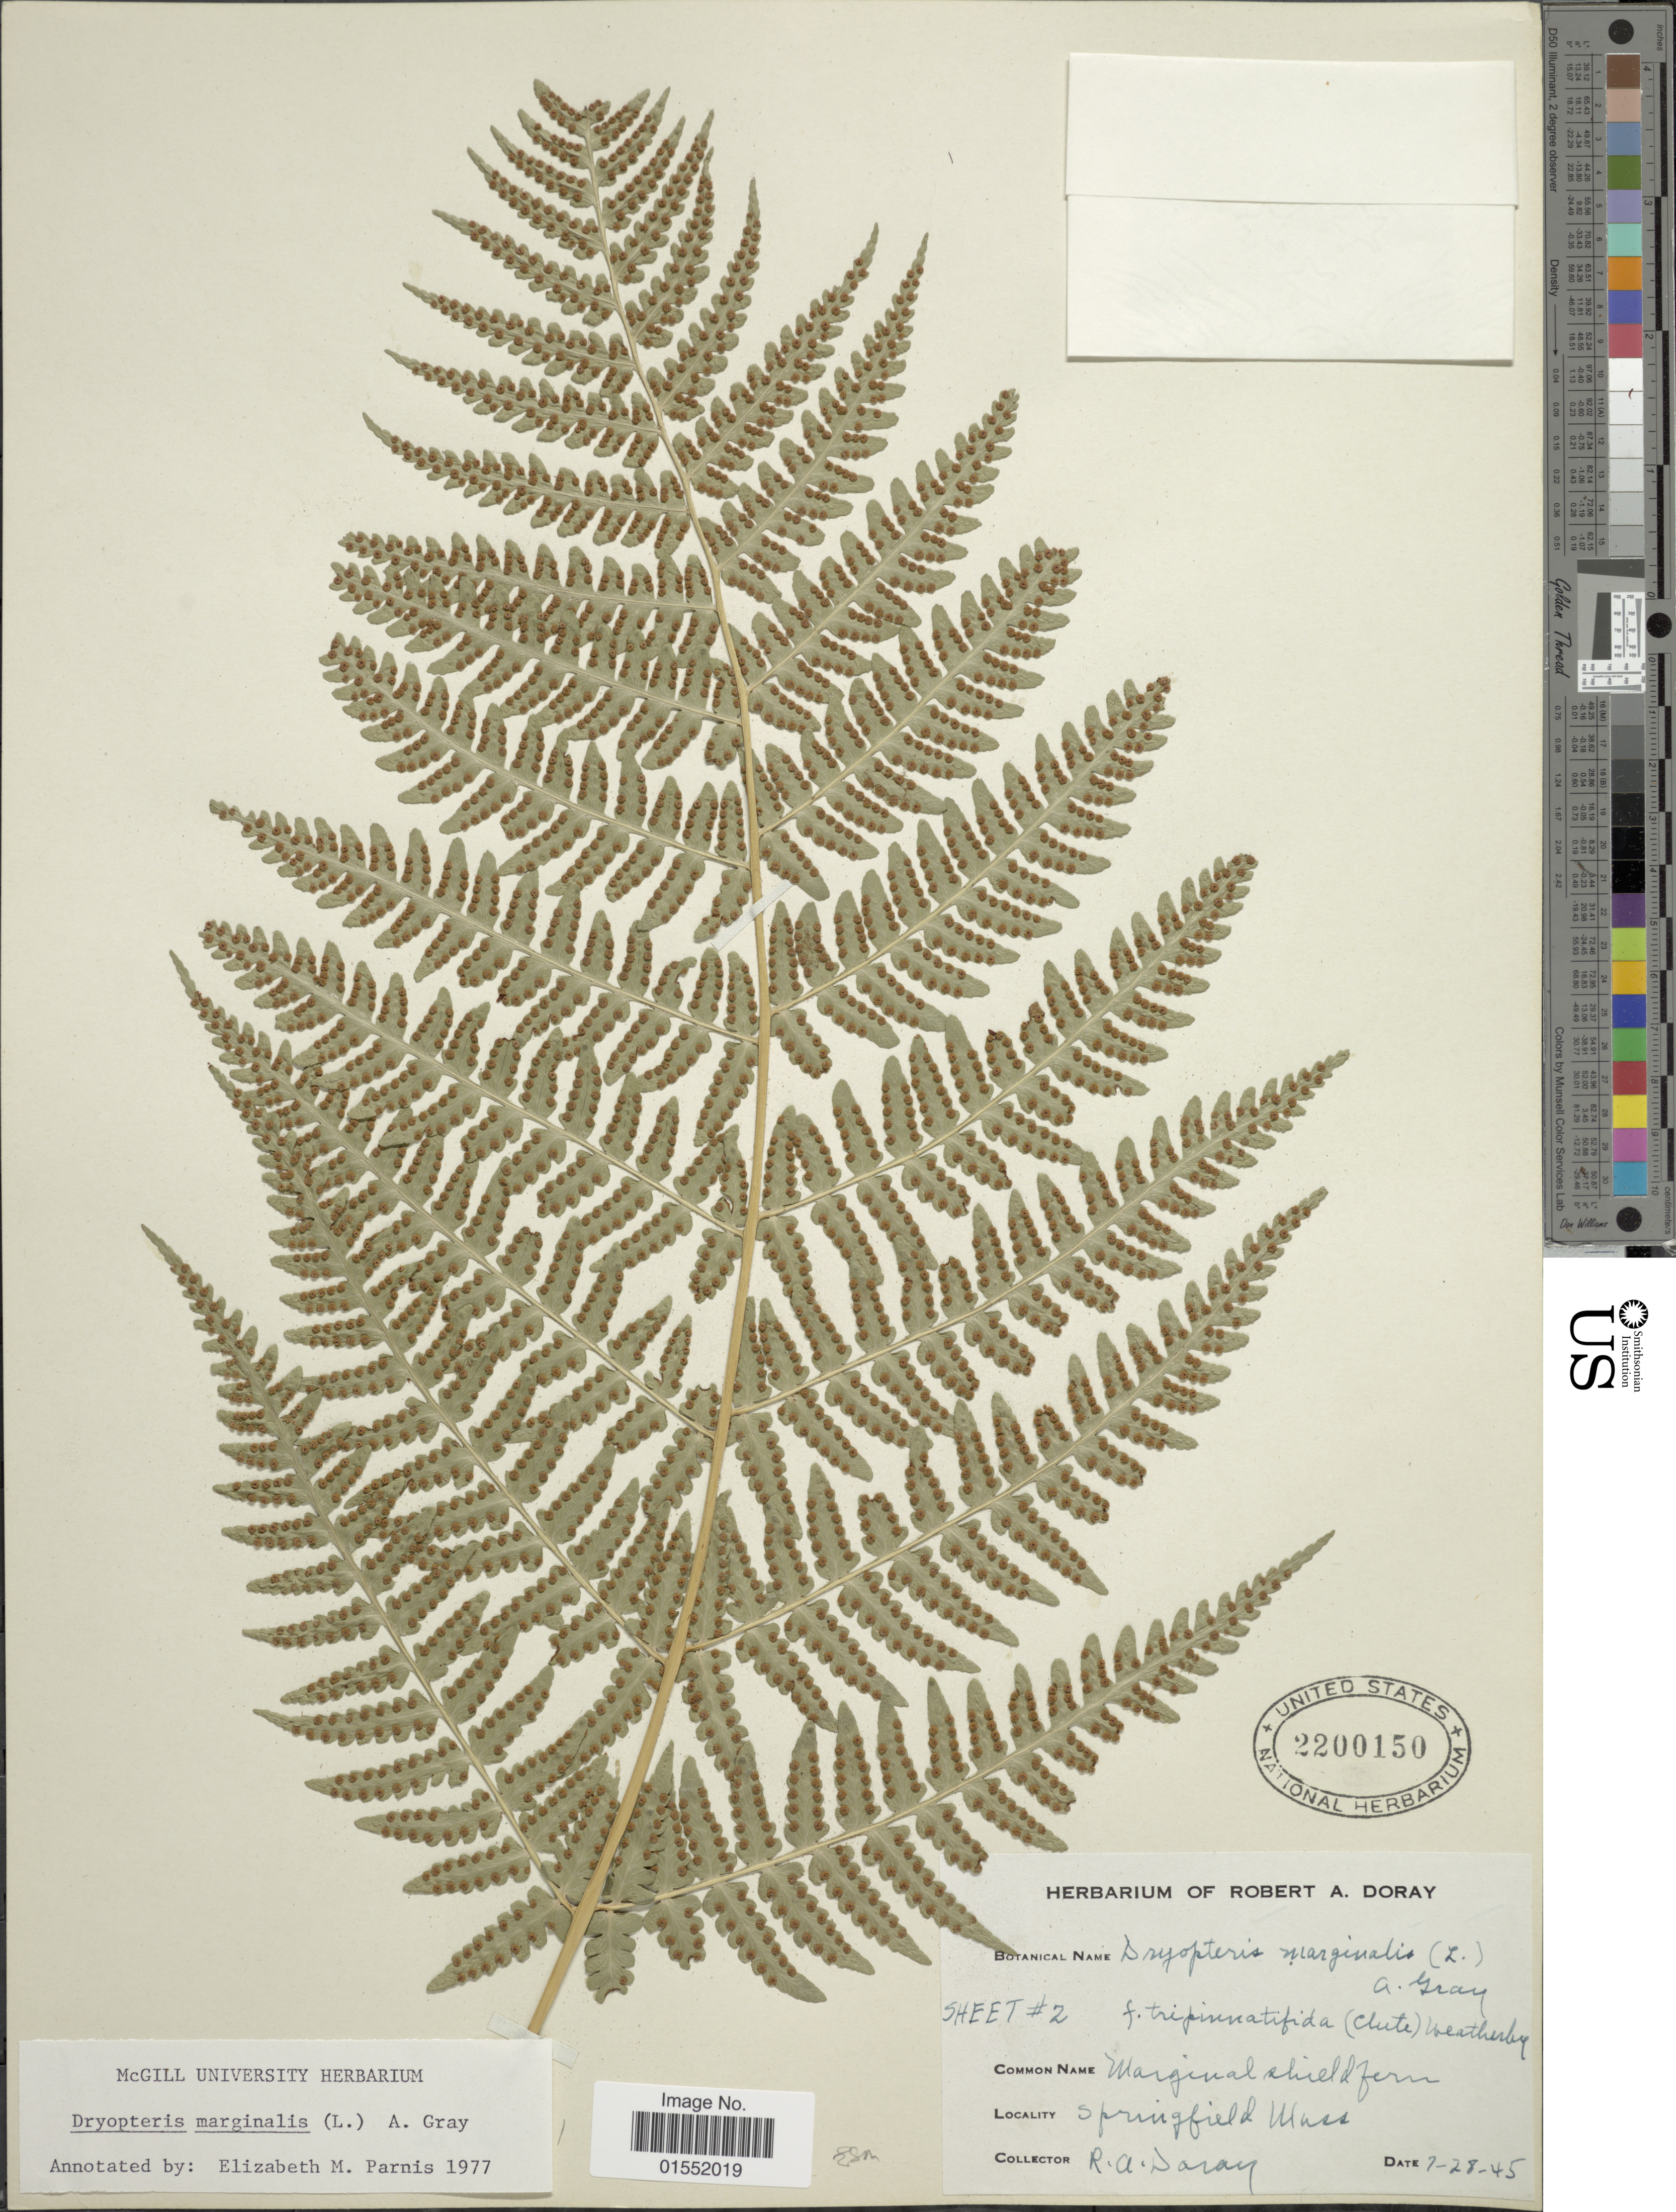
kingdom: Plantae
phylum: Tracheophyta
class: Polypodiopsida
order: Polypodiales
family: Dryopteridaceae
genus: Dryopteris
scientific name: Dryopteris marginalis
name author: (L.) A. Gray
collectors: R. Doray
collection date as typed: Transcribed d/m/y: 28/7/45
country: United States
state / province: Massachusetts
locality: Springfield Mass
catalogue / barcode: US 2200150